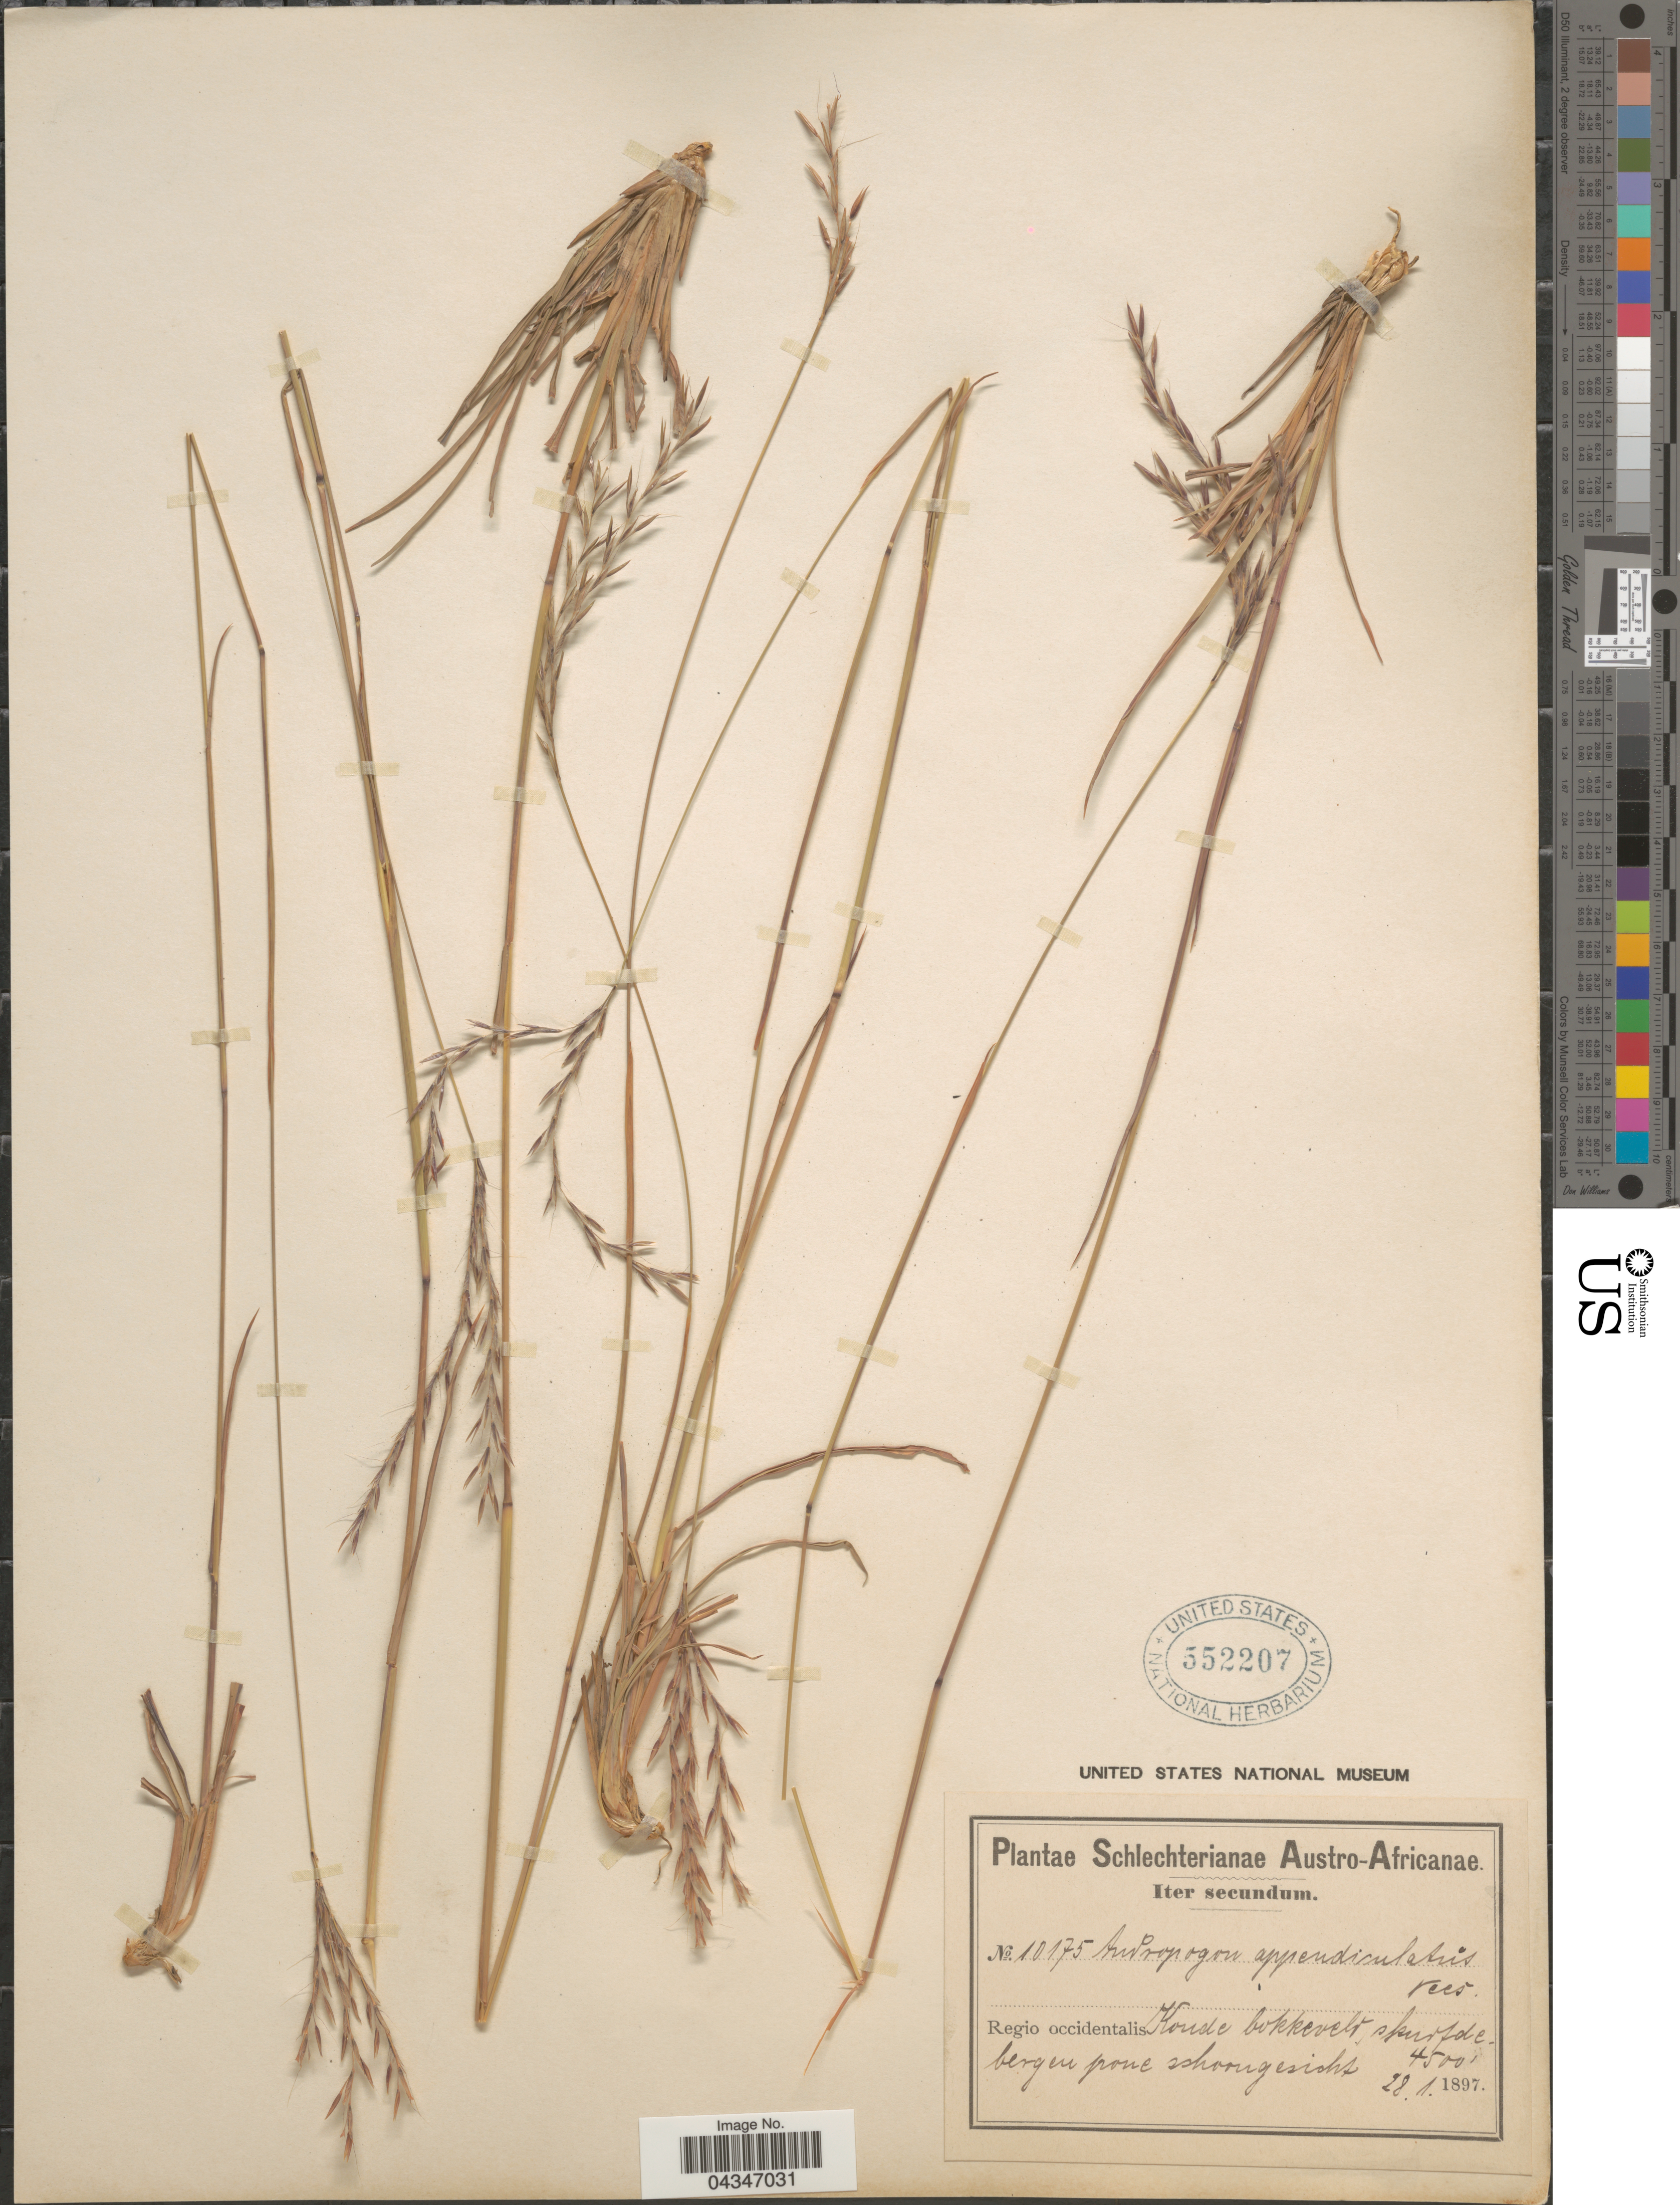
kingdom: Plantae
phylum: Tracheophyta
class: Liliopsida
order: Poales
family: Poaceae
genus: Andropogon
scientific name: Andropogon appendiculatus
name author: Nees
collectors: Schlechter, --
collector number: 10175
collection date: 1897-01-28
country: South Africa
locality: Austro-Africanae. Iter secundum. Regio occidentalis. Koude bokkevelt skurfdebergen pone schoongesicht.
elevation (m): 1372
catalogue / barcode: US 552207